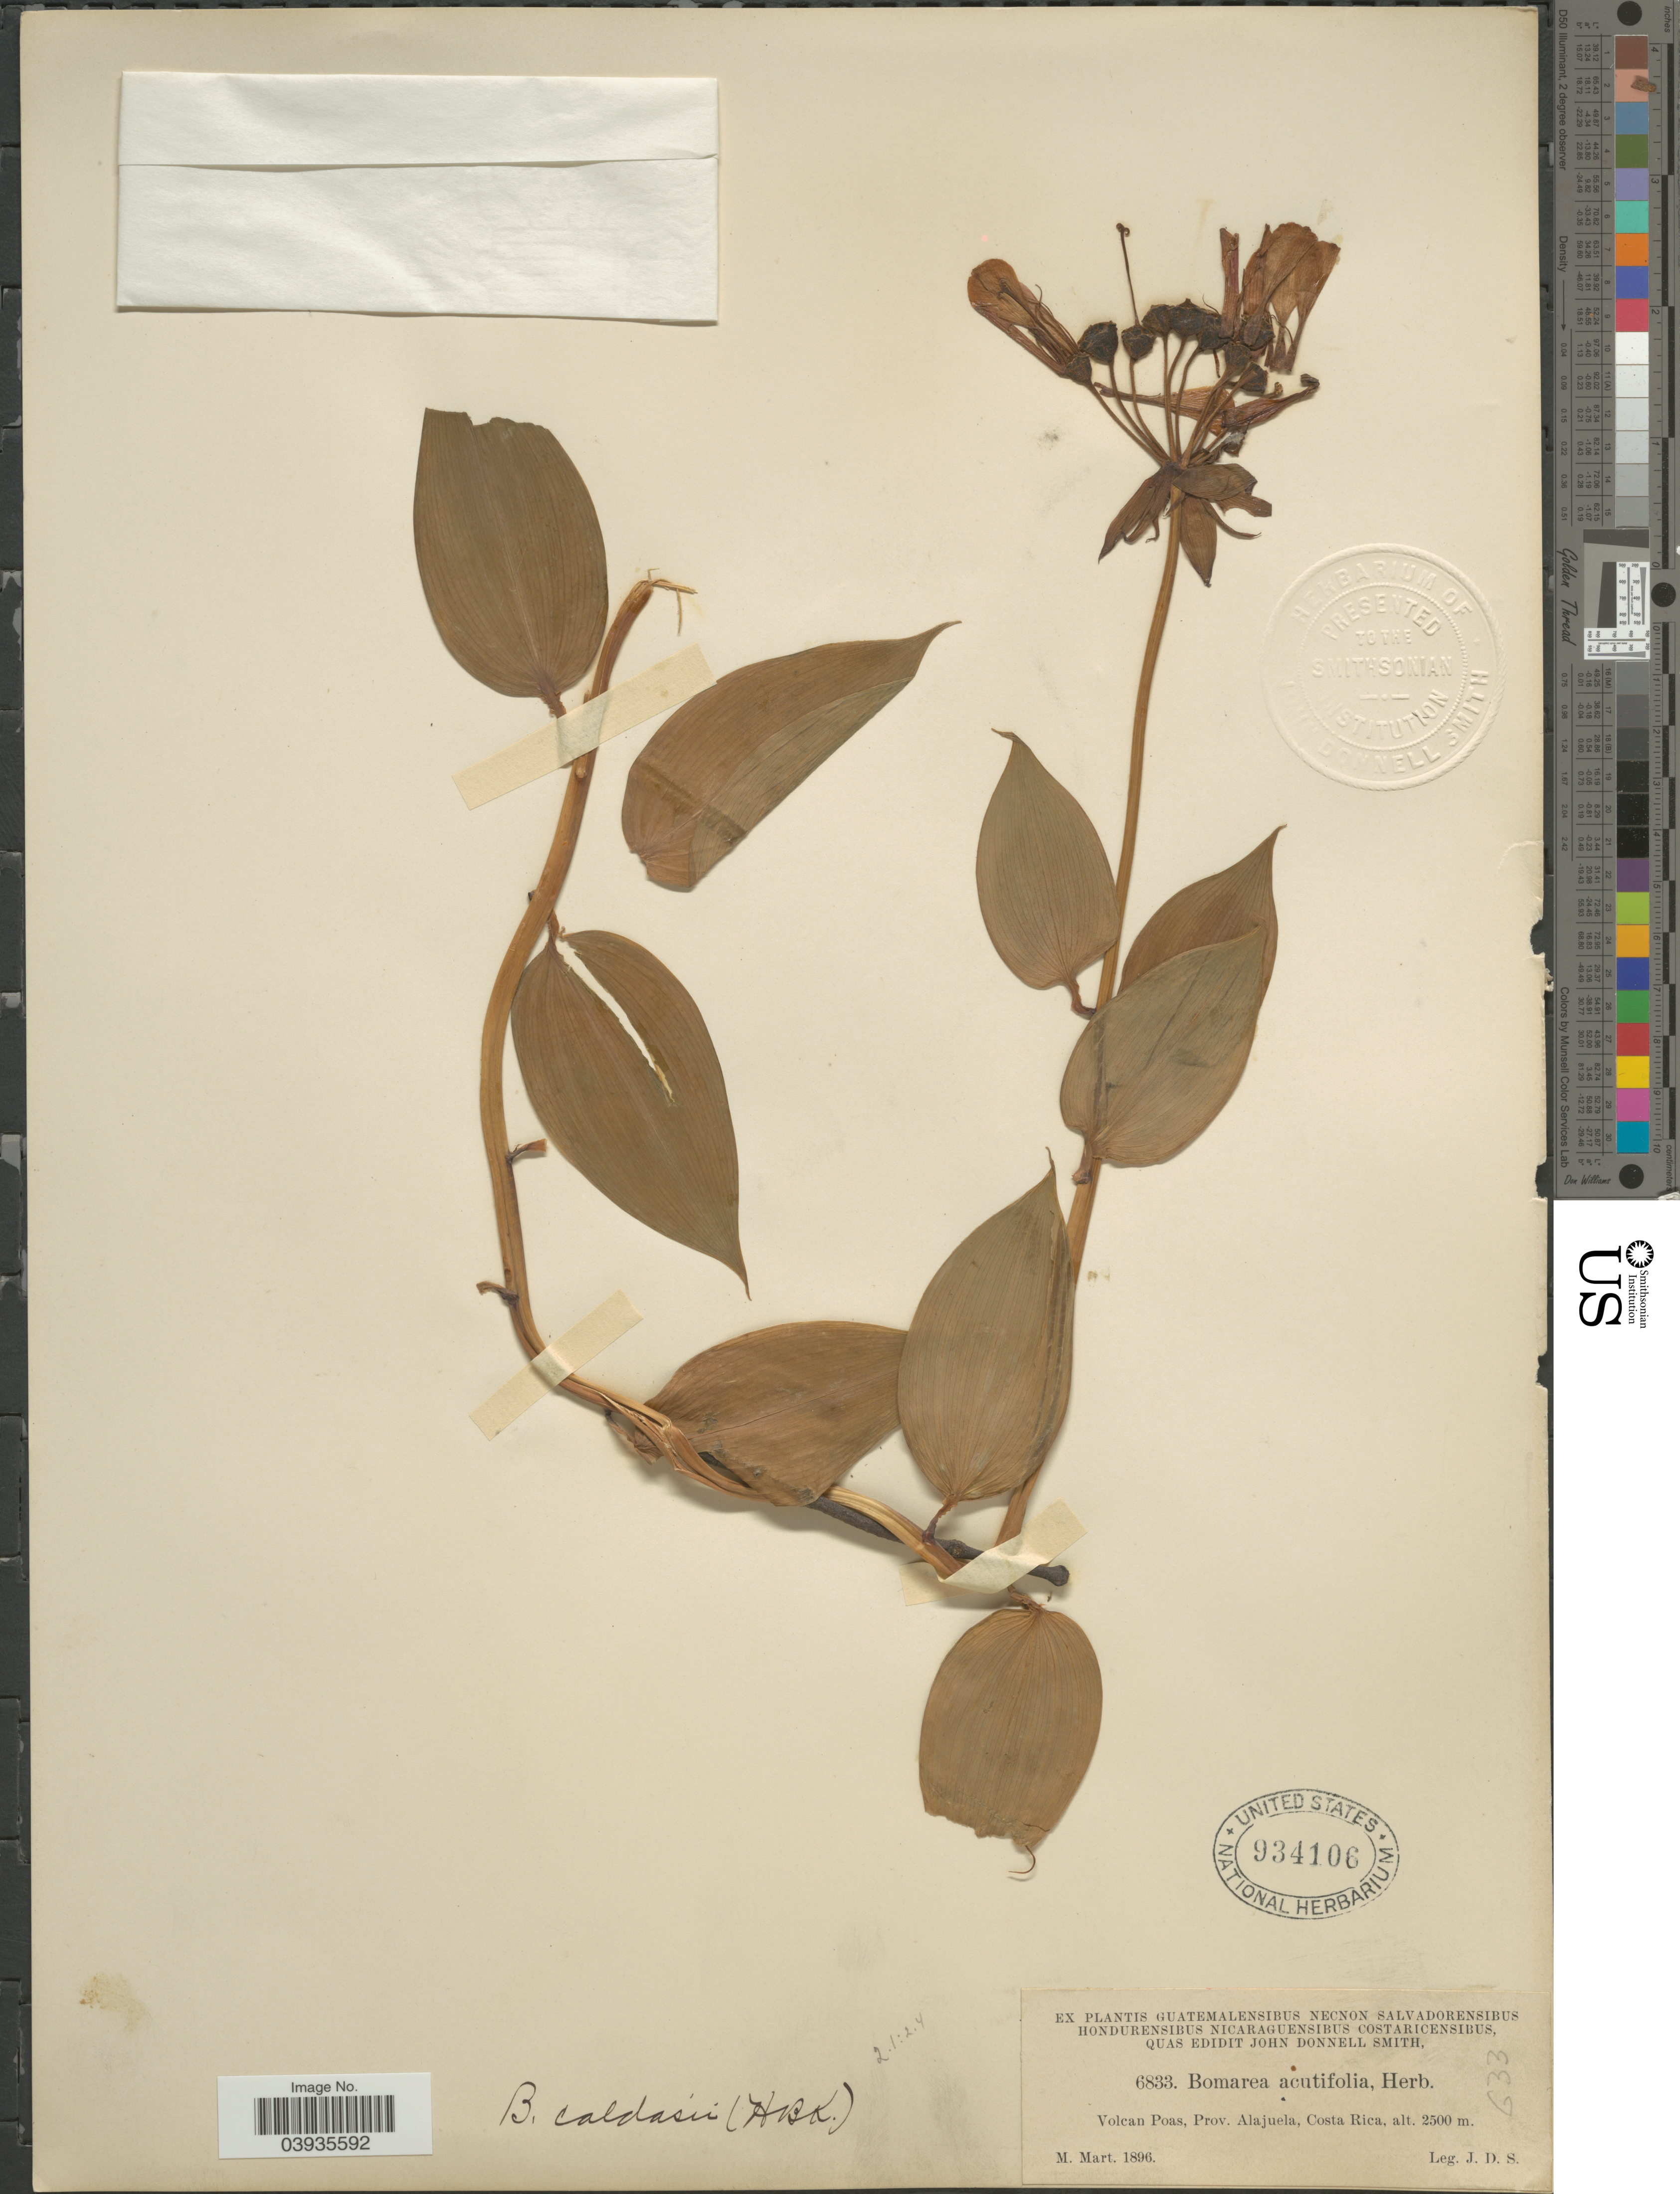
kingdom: Plantae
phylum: Tracheophyta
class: Liliopsida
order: Liliales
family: Alstroemeriaceae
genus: Bomarea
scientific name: Bomarea caldasii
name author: (Kunth) Asch. & Graebener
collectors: J. Donnell Smith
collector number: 6833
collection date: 1896-03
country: Costa Rica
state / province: Alajuela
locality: Volcan Poas.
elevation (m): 2500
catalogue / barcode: US 934106